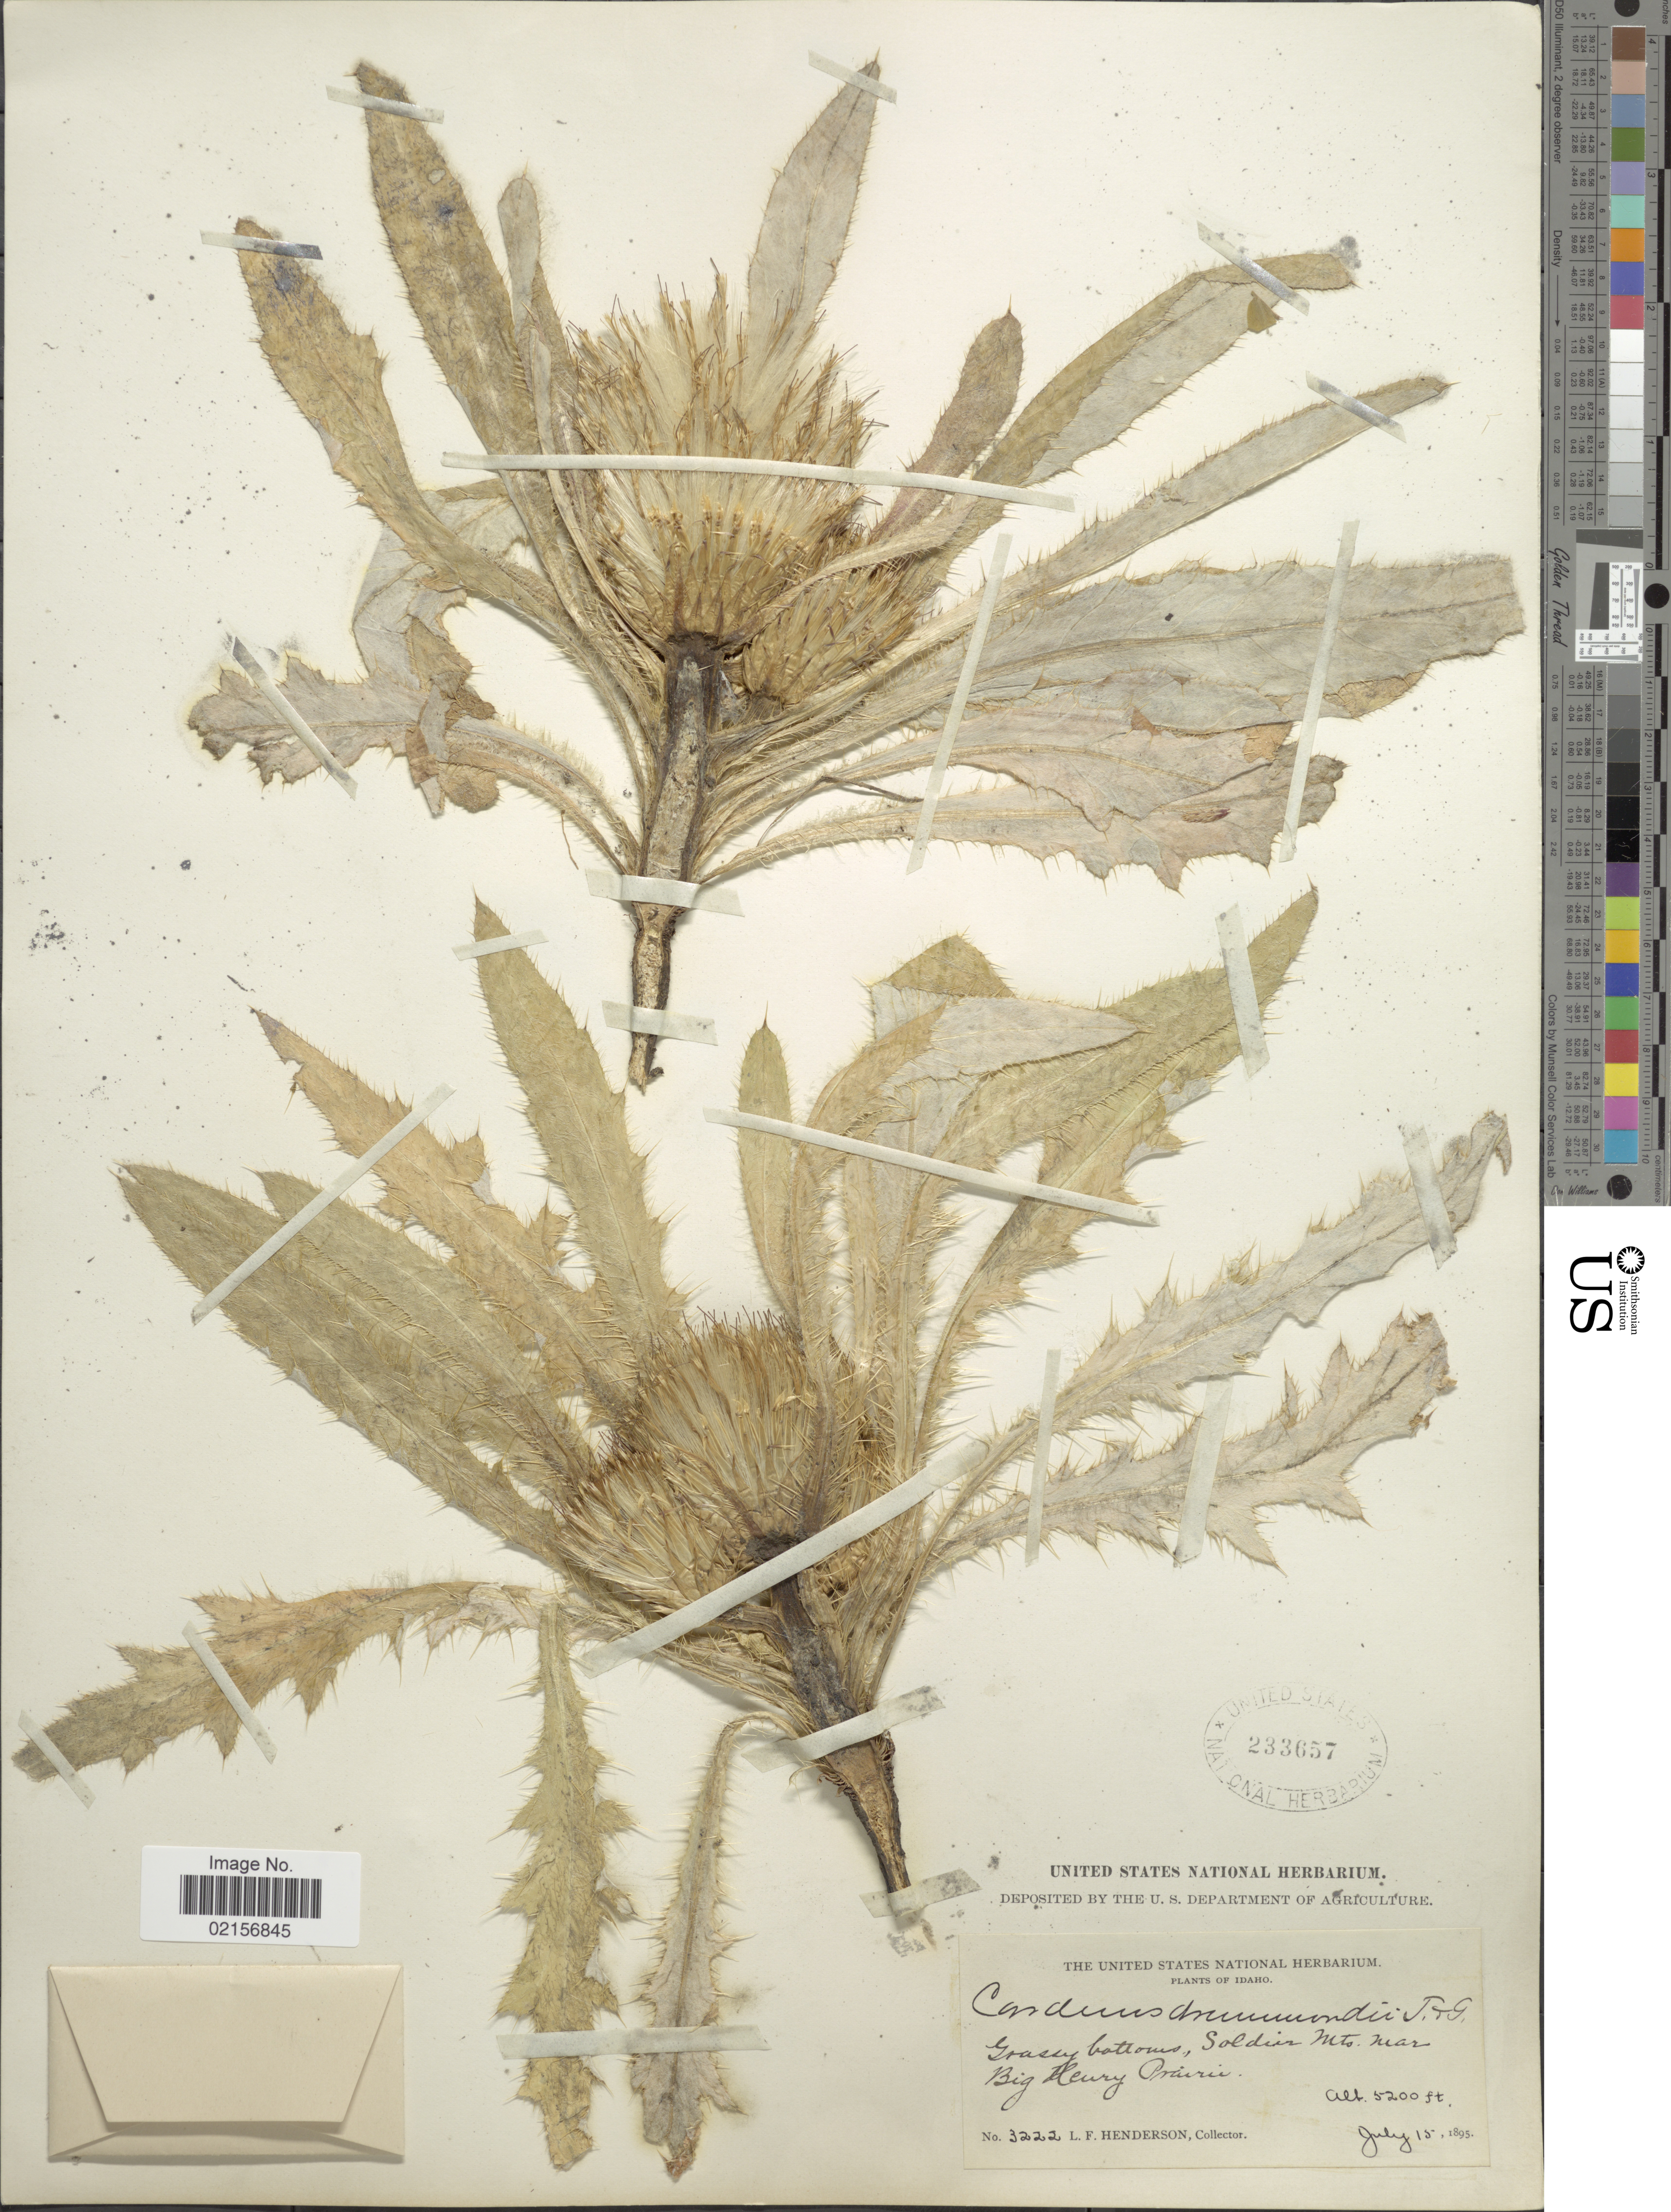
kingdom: Plantae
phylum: Tracheophyta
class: Magnoliopsida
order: Asterales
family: Asteraceae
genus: Cirsium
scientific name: Cirsium drummondii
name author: Torr. & A. Gray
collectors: L. Henderson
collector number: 3222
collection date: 1895-07-15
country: United States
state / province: Idaho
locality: Grassy bottoms, Soldier Mts. near Henry Prairie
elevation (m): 1585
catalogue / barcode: US 233657